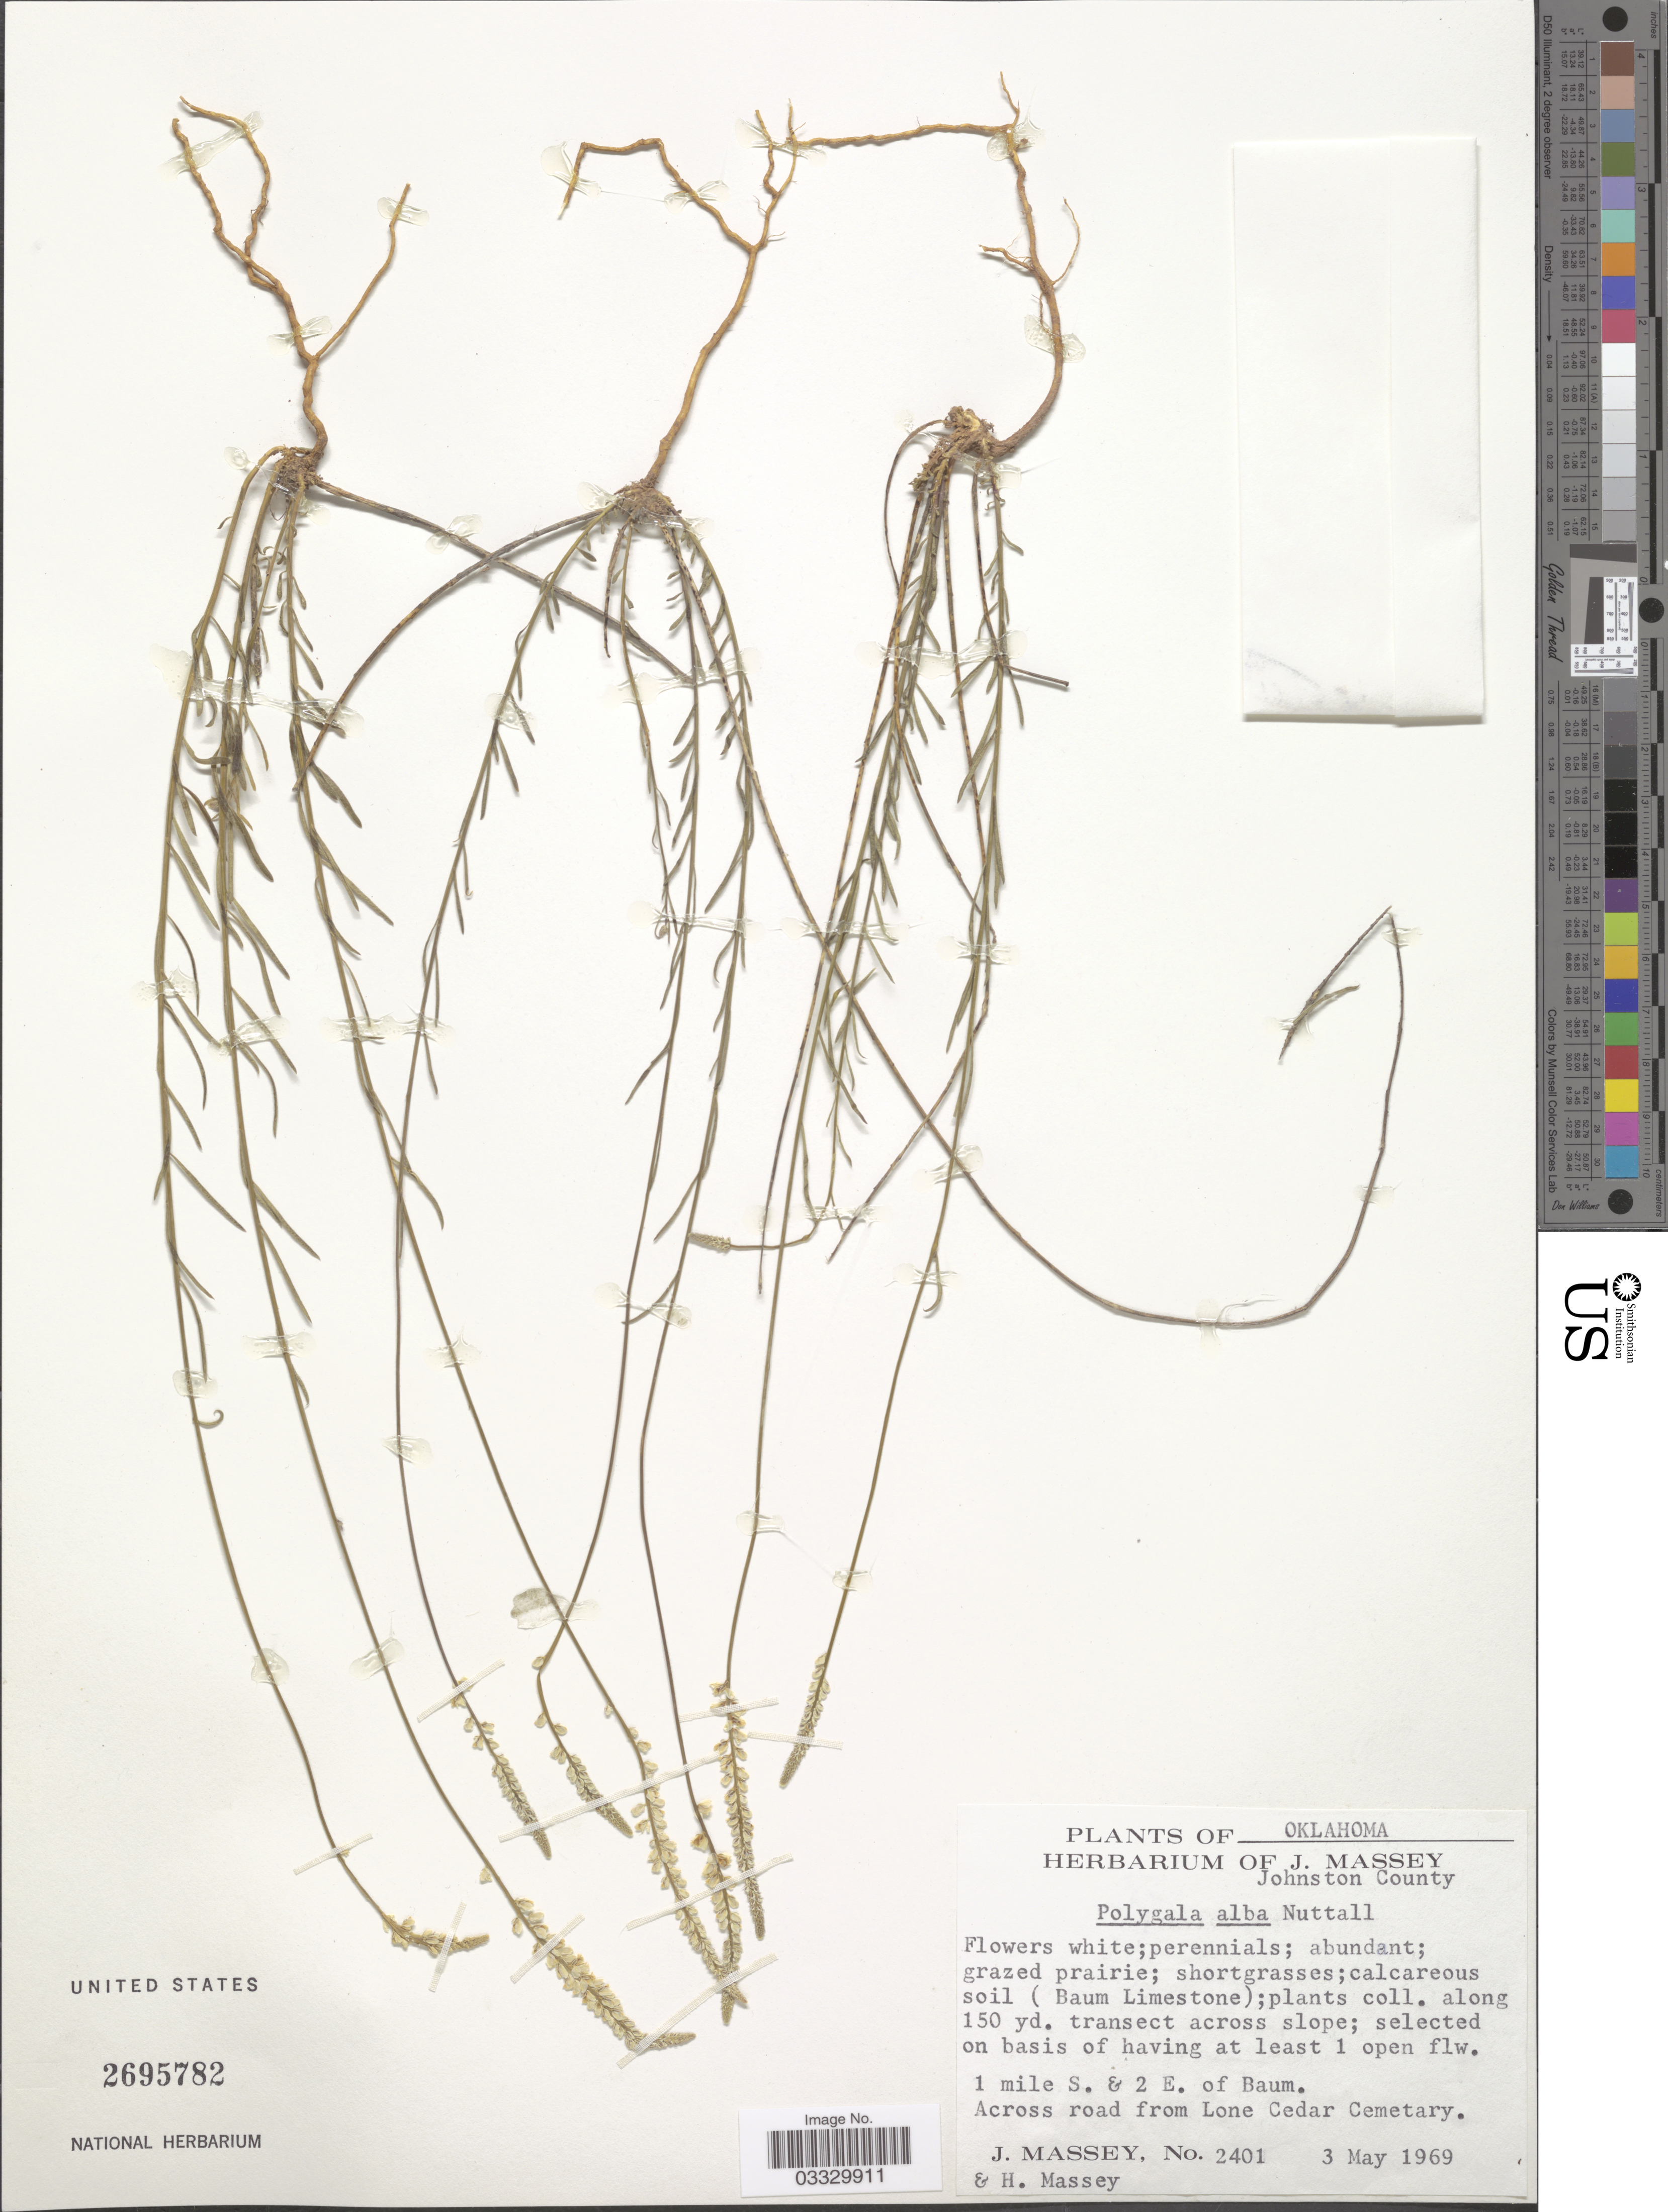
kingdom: Plantae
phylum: Tracheophyta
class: Magnoliopsida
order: Fabales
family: Polygalaceae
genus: Polygala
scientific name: Polygala alba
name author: Nutt.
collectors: J. Massey & H. Massey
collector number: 2401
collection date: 1969-05-03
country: United States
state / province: Oklahoma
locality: Johnston County. 1 mile S. & 2 E. of Baum. Across road from Lone Cedar Cemetary.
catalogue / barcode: US 2695782